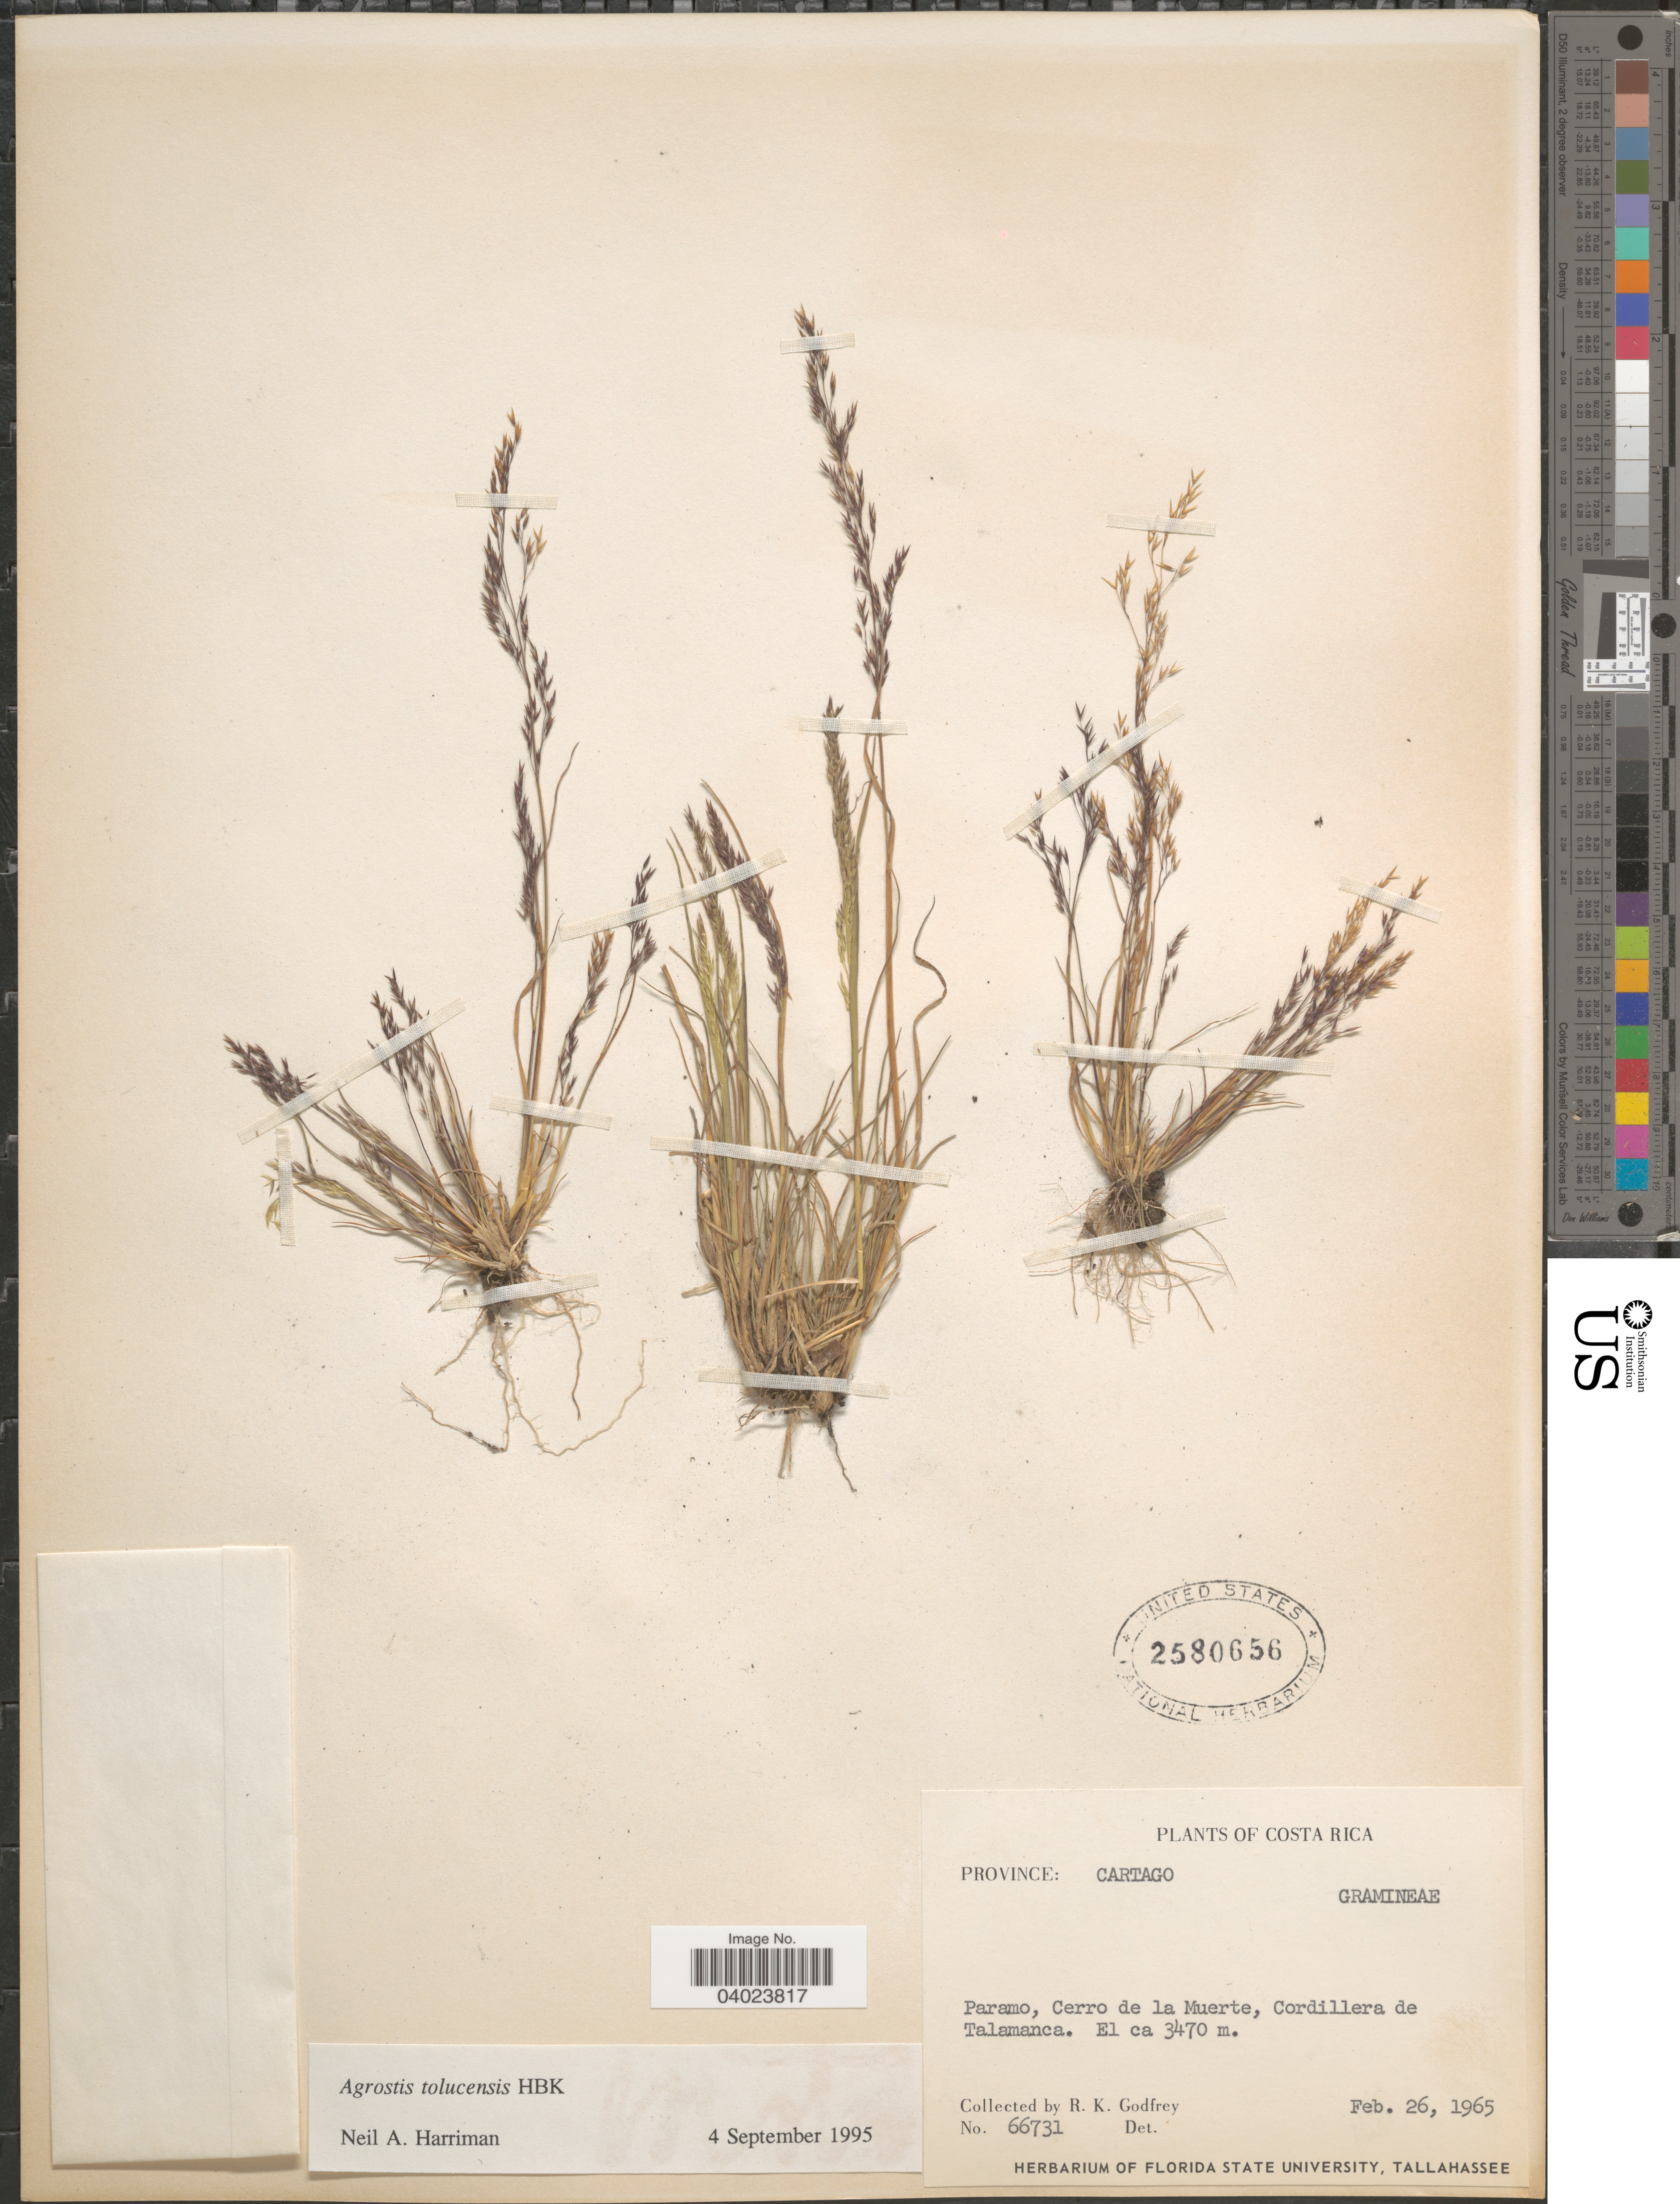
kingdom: Plantae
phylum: Tracheophyta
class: Liliopsida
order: Poales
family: Poaceae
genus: Agrostis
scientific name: Agrostis tolucensis Kunth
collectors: R. K. Godfrey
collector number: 66731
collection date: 1965-02-26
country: Costa Rica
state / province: Cartago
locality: Paramo, Cerro de la Muerte, Cordillera de Talamanca.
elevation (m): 3470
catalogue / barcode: US 2580656